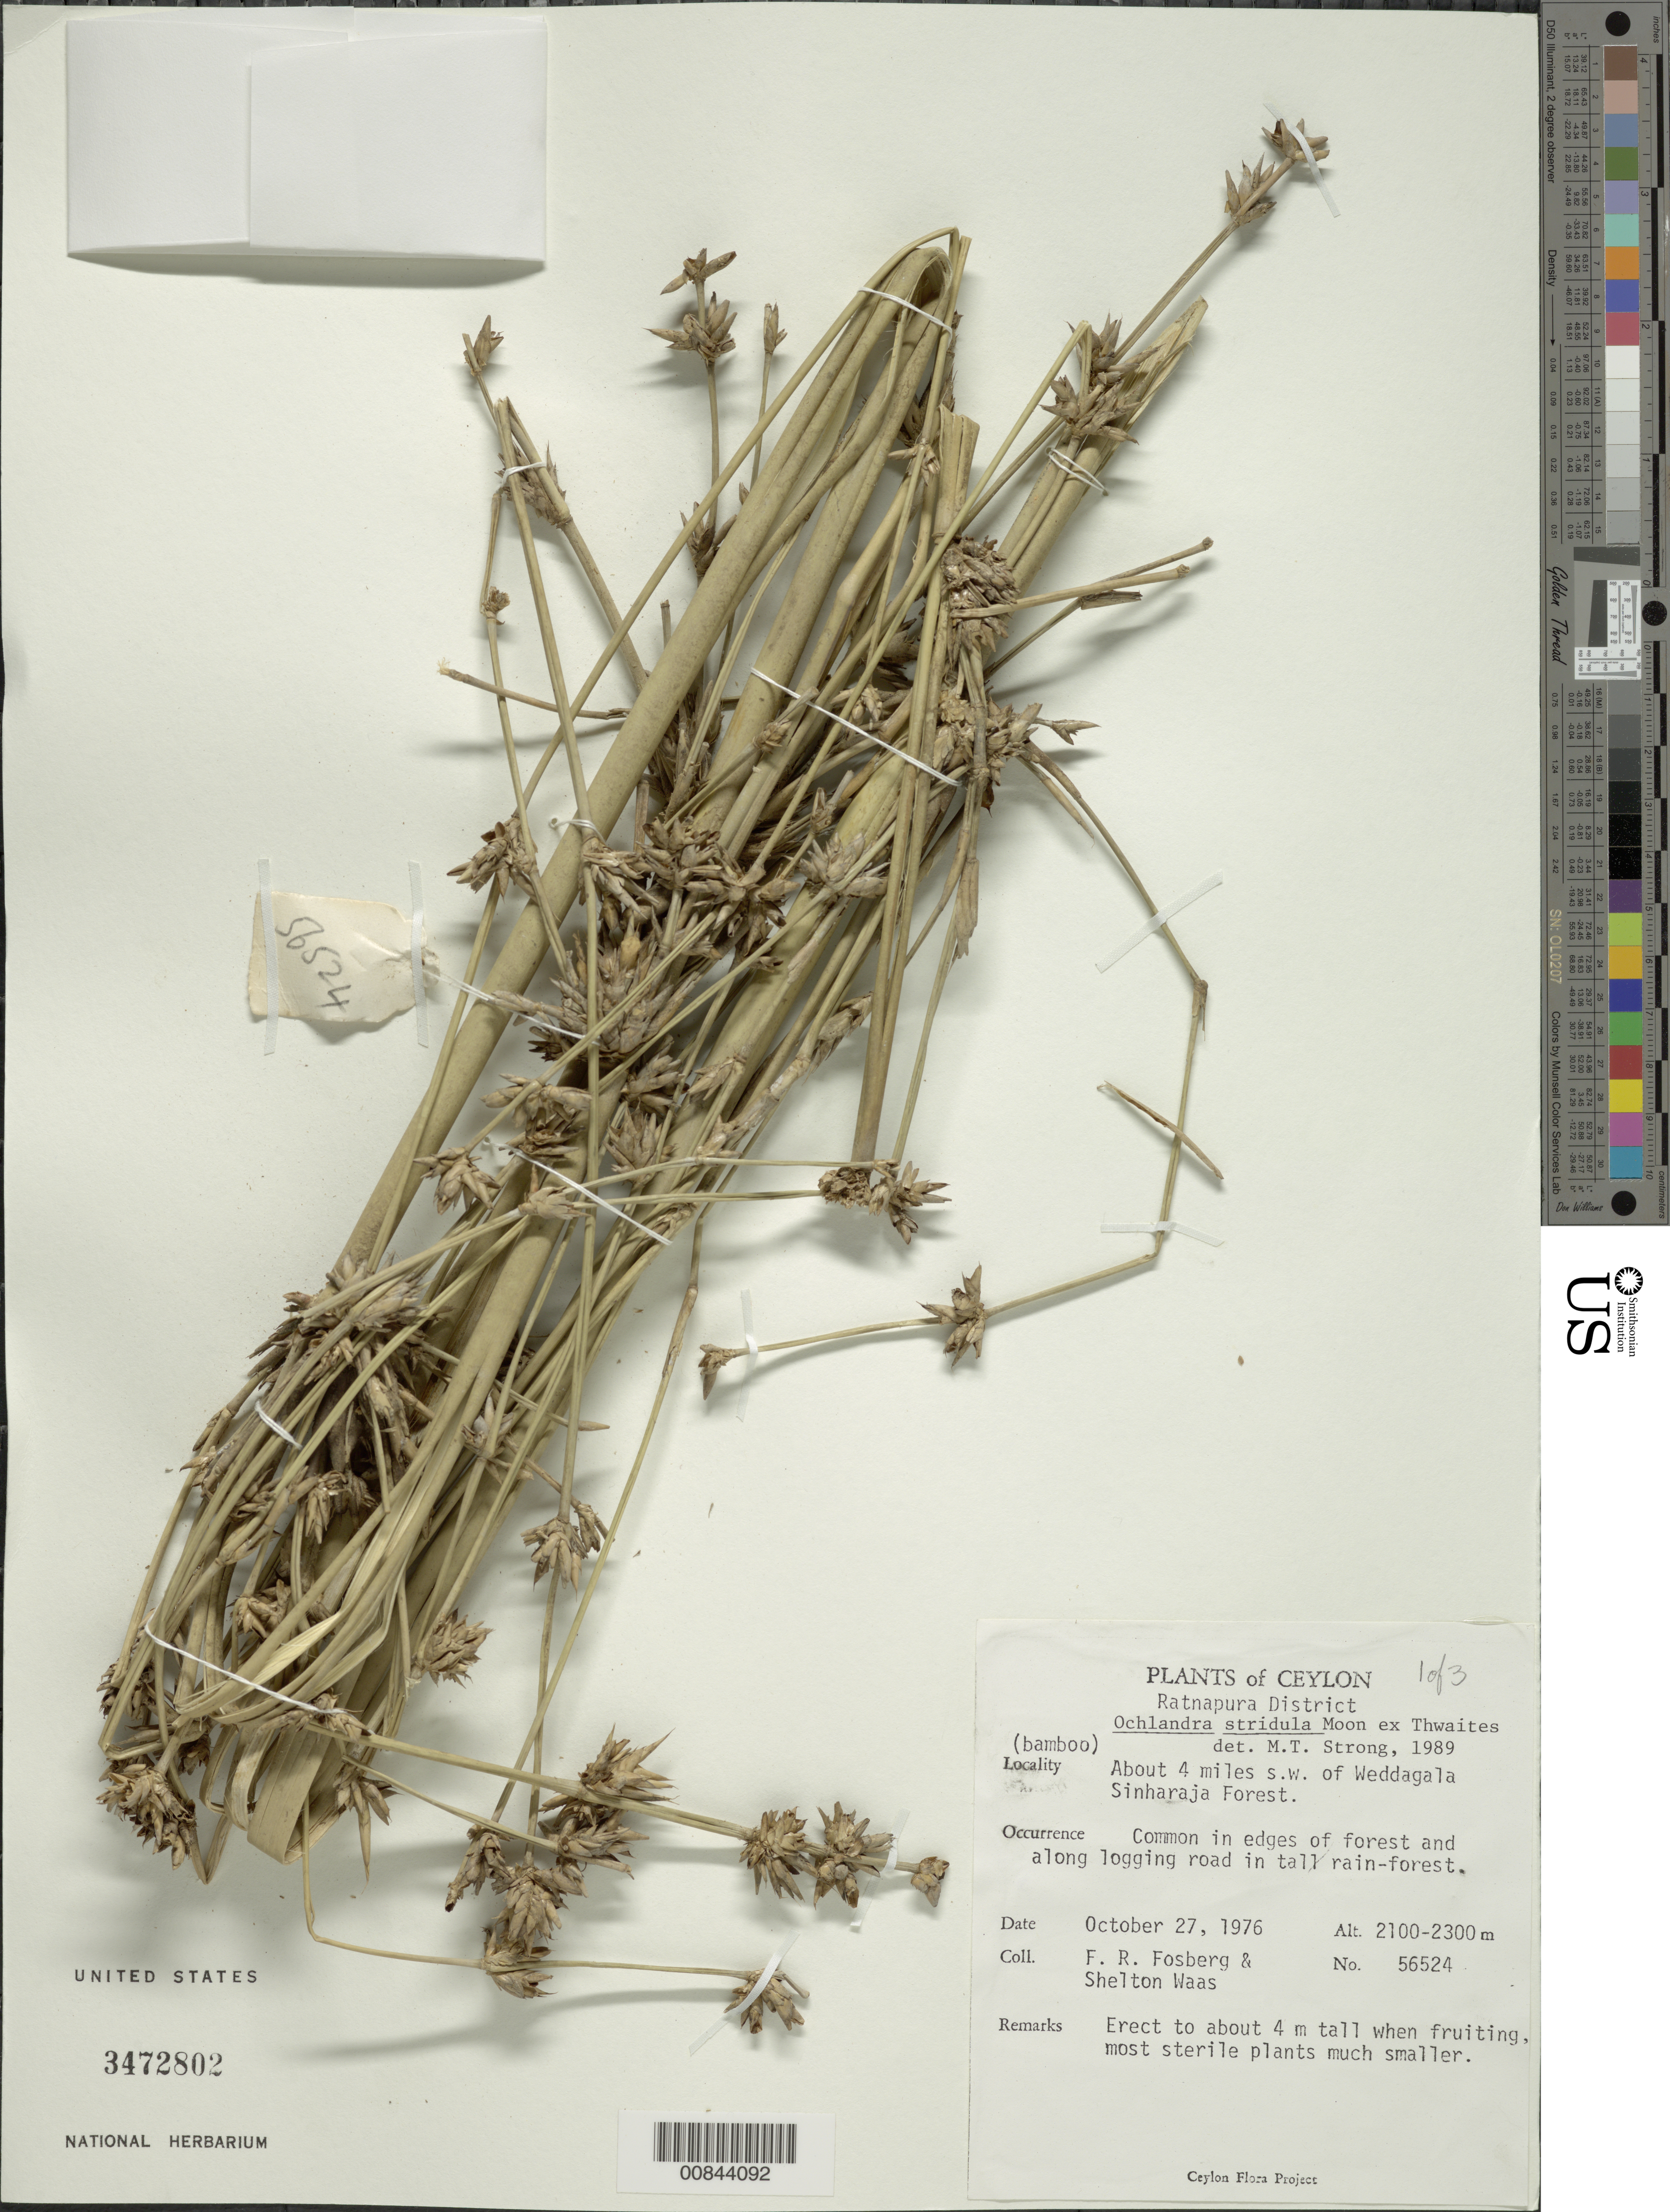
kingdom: Plantae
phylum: Tracheophyta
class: Liliopsida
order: Poales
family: Poaceae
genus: Ochlandra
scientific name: Ochlandra stridula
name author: Moon ex Thwaites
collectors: F. R. Fosberg & S. Waas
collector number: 56524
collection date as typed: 27 Oct 1976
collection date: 1976-10-27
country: Sri Lanka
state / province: Sabaragamuwa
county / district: Ratnapura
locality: About 4 mi. SW of Weddagala, Sinharaja Forest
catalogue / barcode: US 3472802